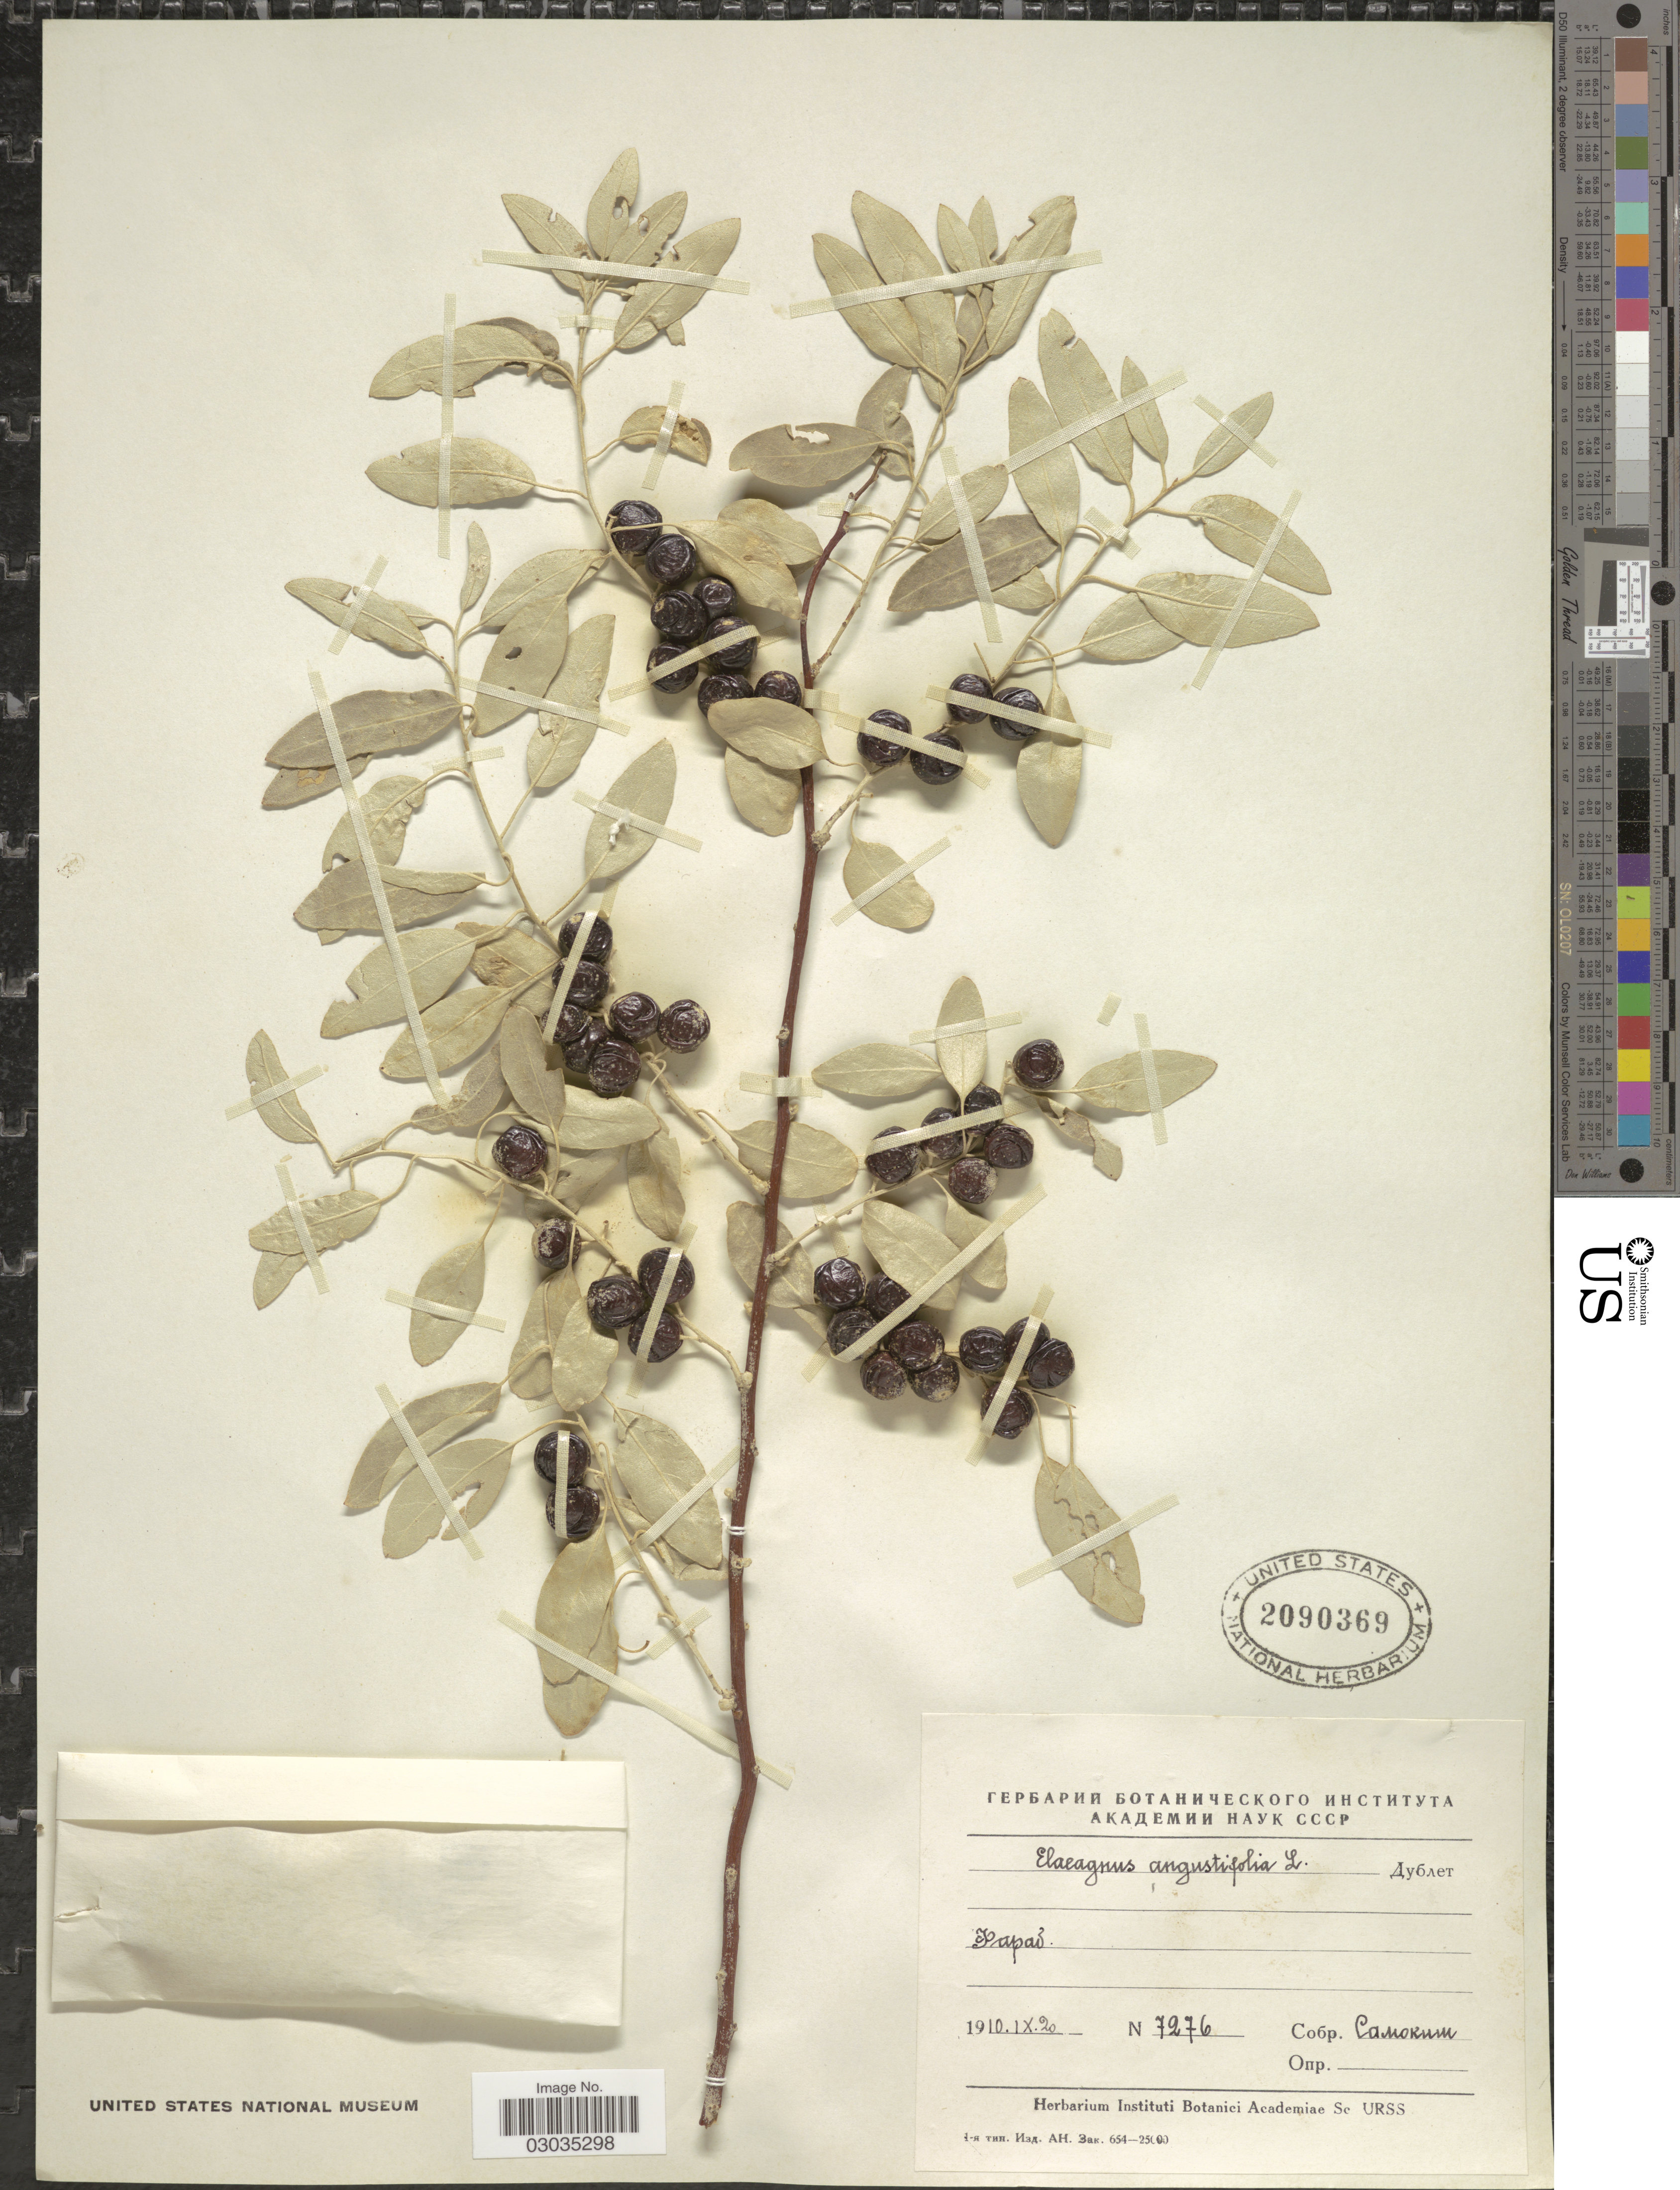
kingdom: Plantae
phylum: Tracheophyta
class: Magnoliopsida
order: Rosales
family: Elaeagnaceae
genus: Elaeagnus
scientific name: Elaeagnus angustifolia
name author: L.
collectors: Samokit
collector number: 7276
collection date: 1910-09-20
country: Uzbekistan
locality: Farab.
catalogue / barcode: US 2090369